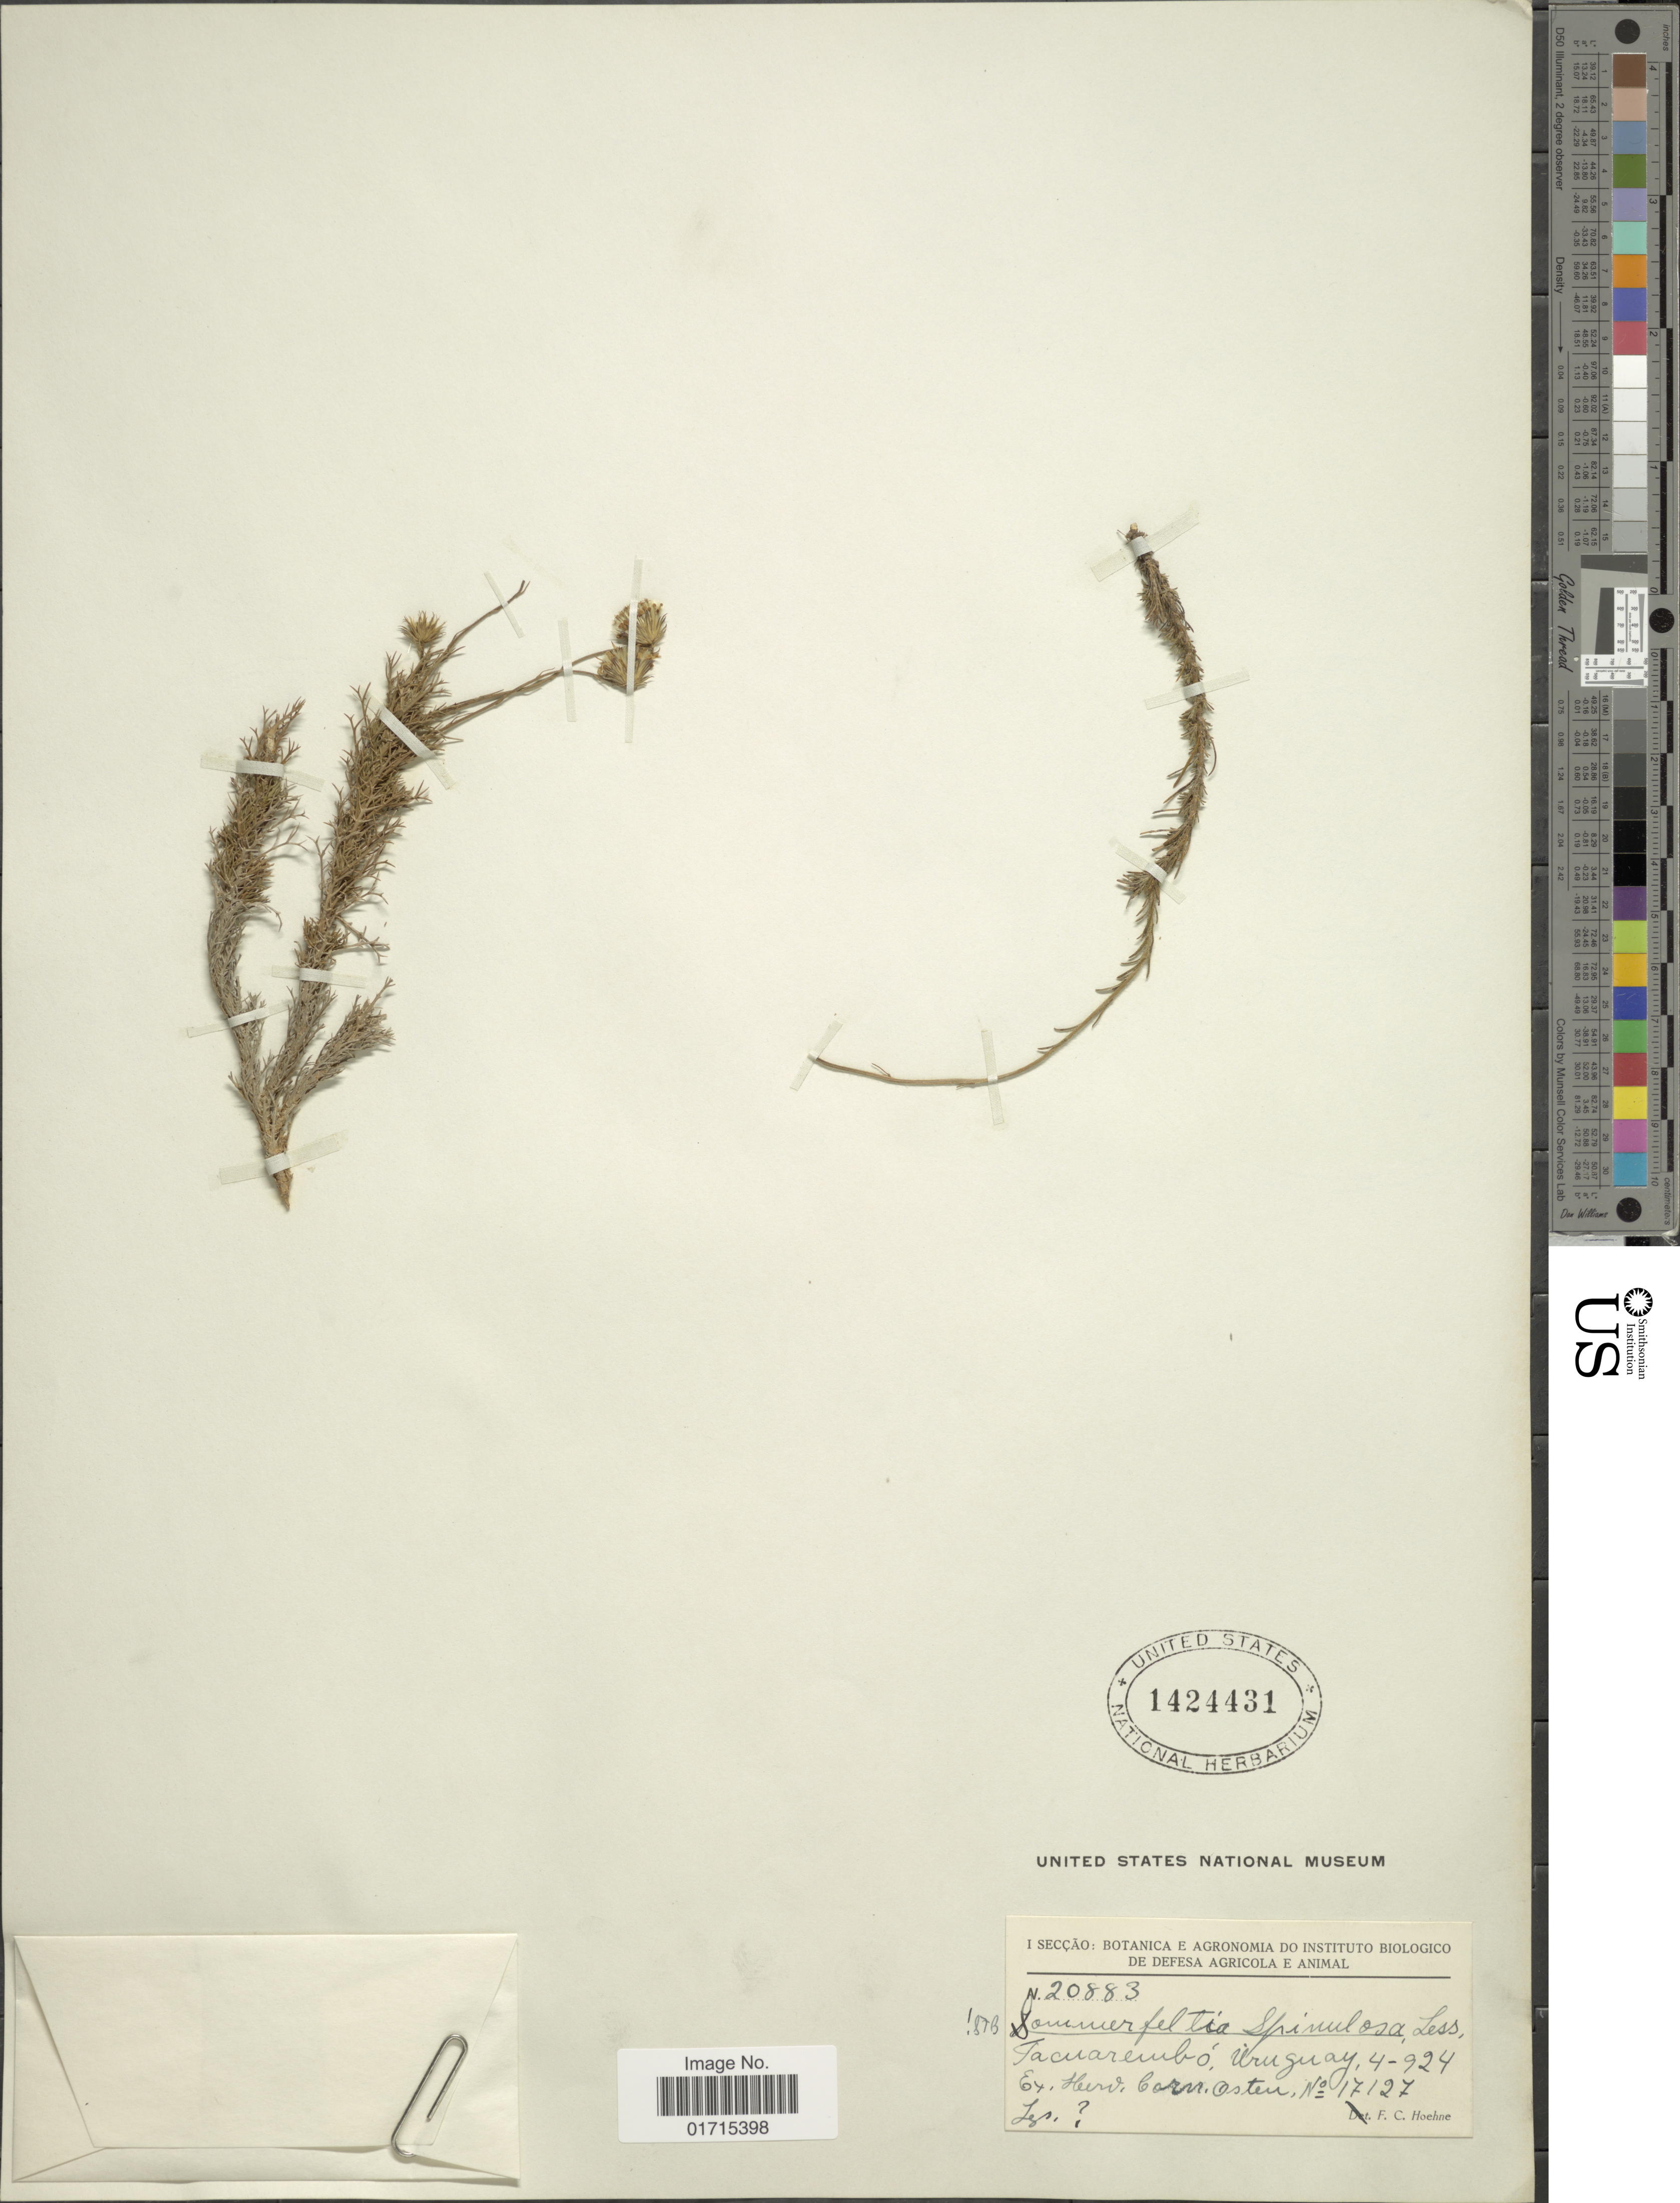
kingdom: Plantae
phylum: Tracheophyta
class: Magnoliopsida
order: Asterales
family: Asteraceae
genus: Sommerfeltia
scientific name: Sommerfeltia spinulosa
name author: (Spreng.) Less.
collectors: F. C. Hoehne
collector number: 20883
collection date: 1924-04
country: Uruguay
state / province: Tacuarembó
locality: Tacuarembó. Uruguay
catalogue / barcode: US 1424431